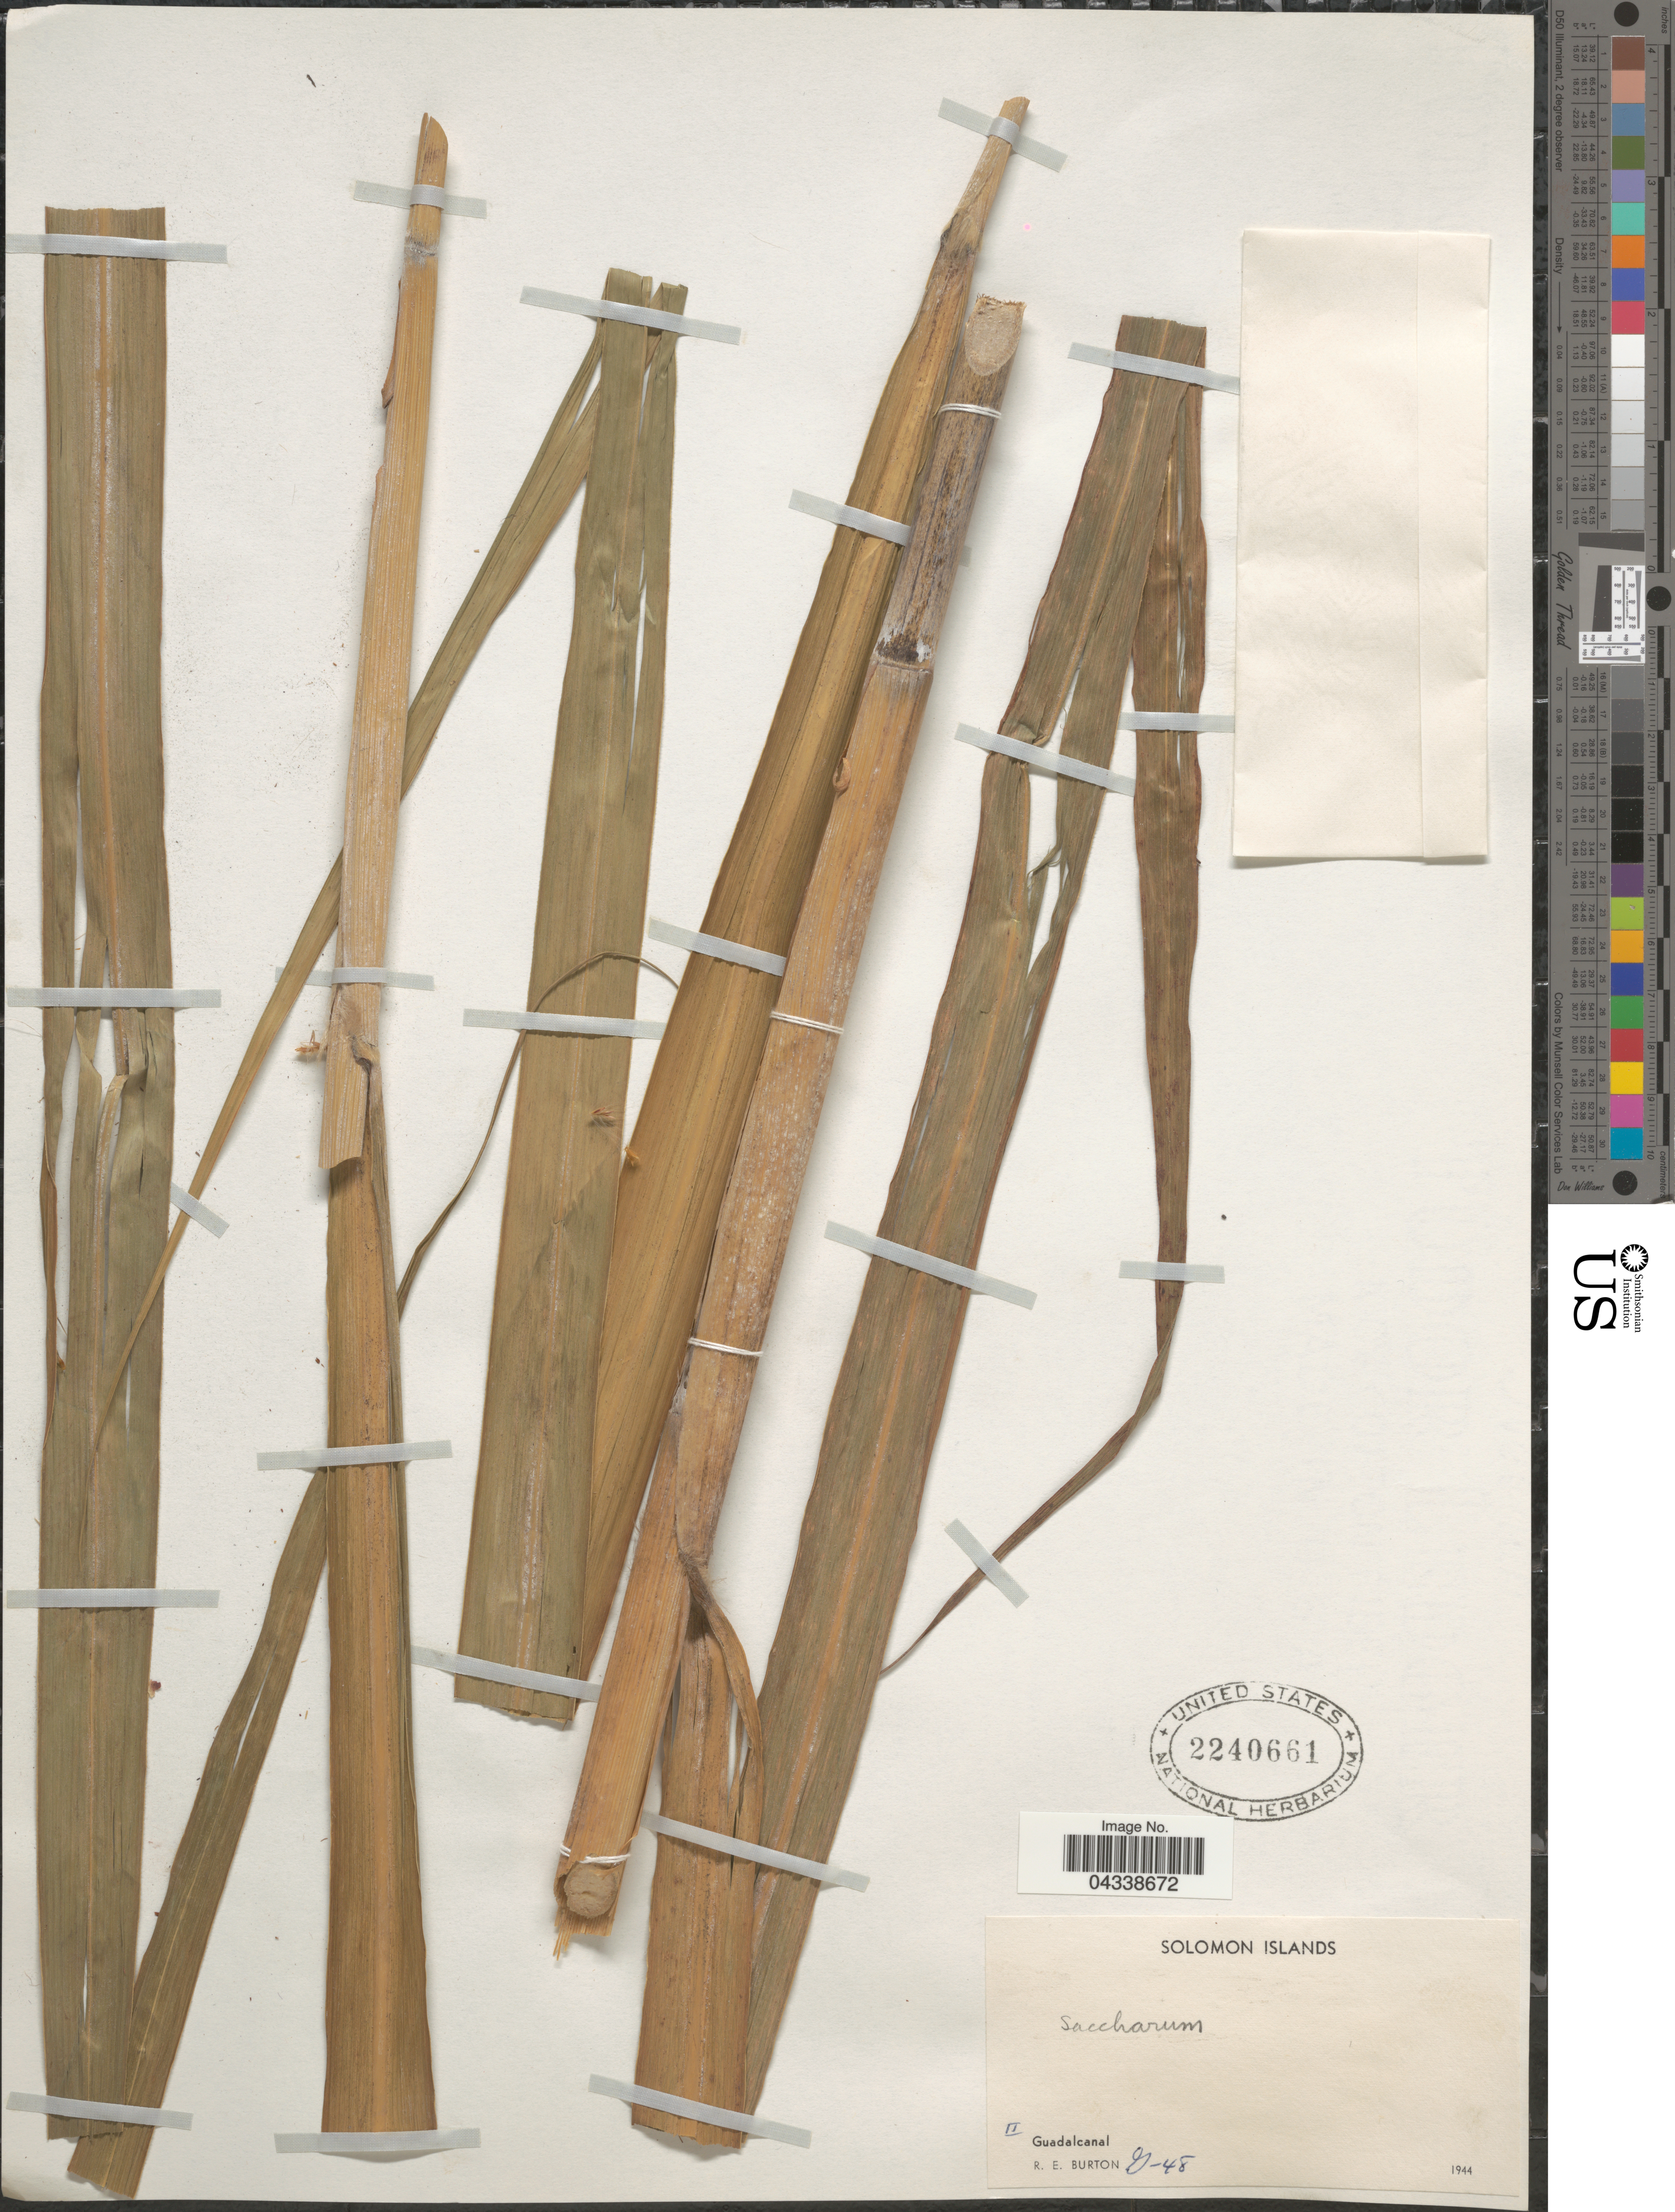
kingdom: Plantae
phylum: Tracheophyta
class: Liliopsida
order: Poales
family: Poaceae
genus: Saccharum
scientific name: Saccharum sp.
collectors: R. Burton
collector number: G-48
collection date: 1944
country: Solomon Islands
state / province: Solomon Islands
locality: Guadalcanal.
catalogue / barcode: US 2240661